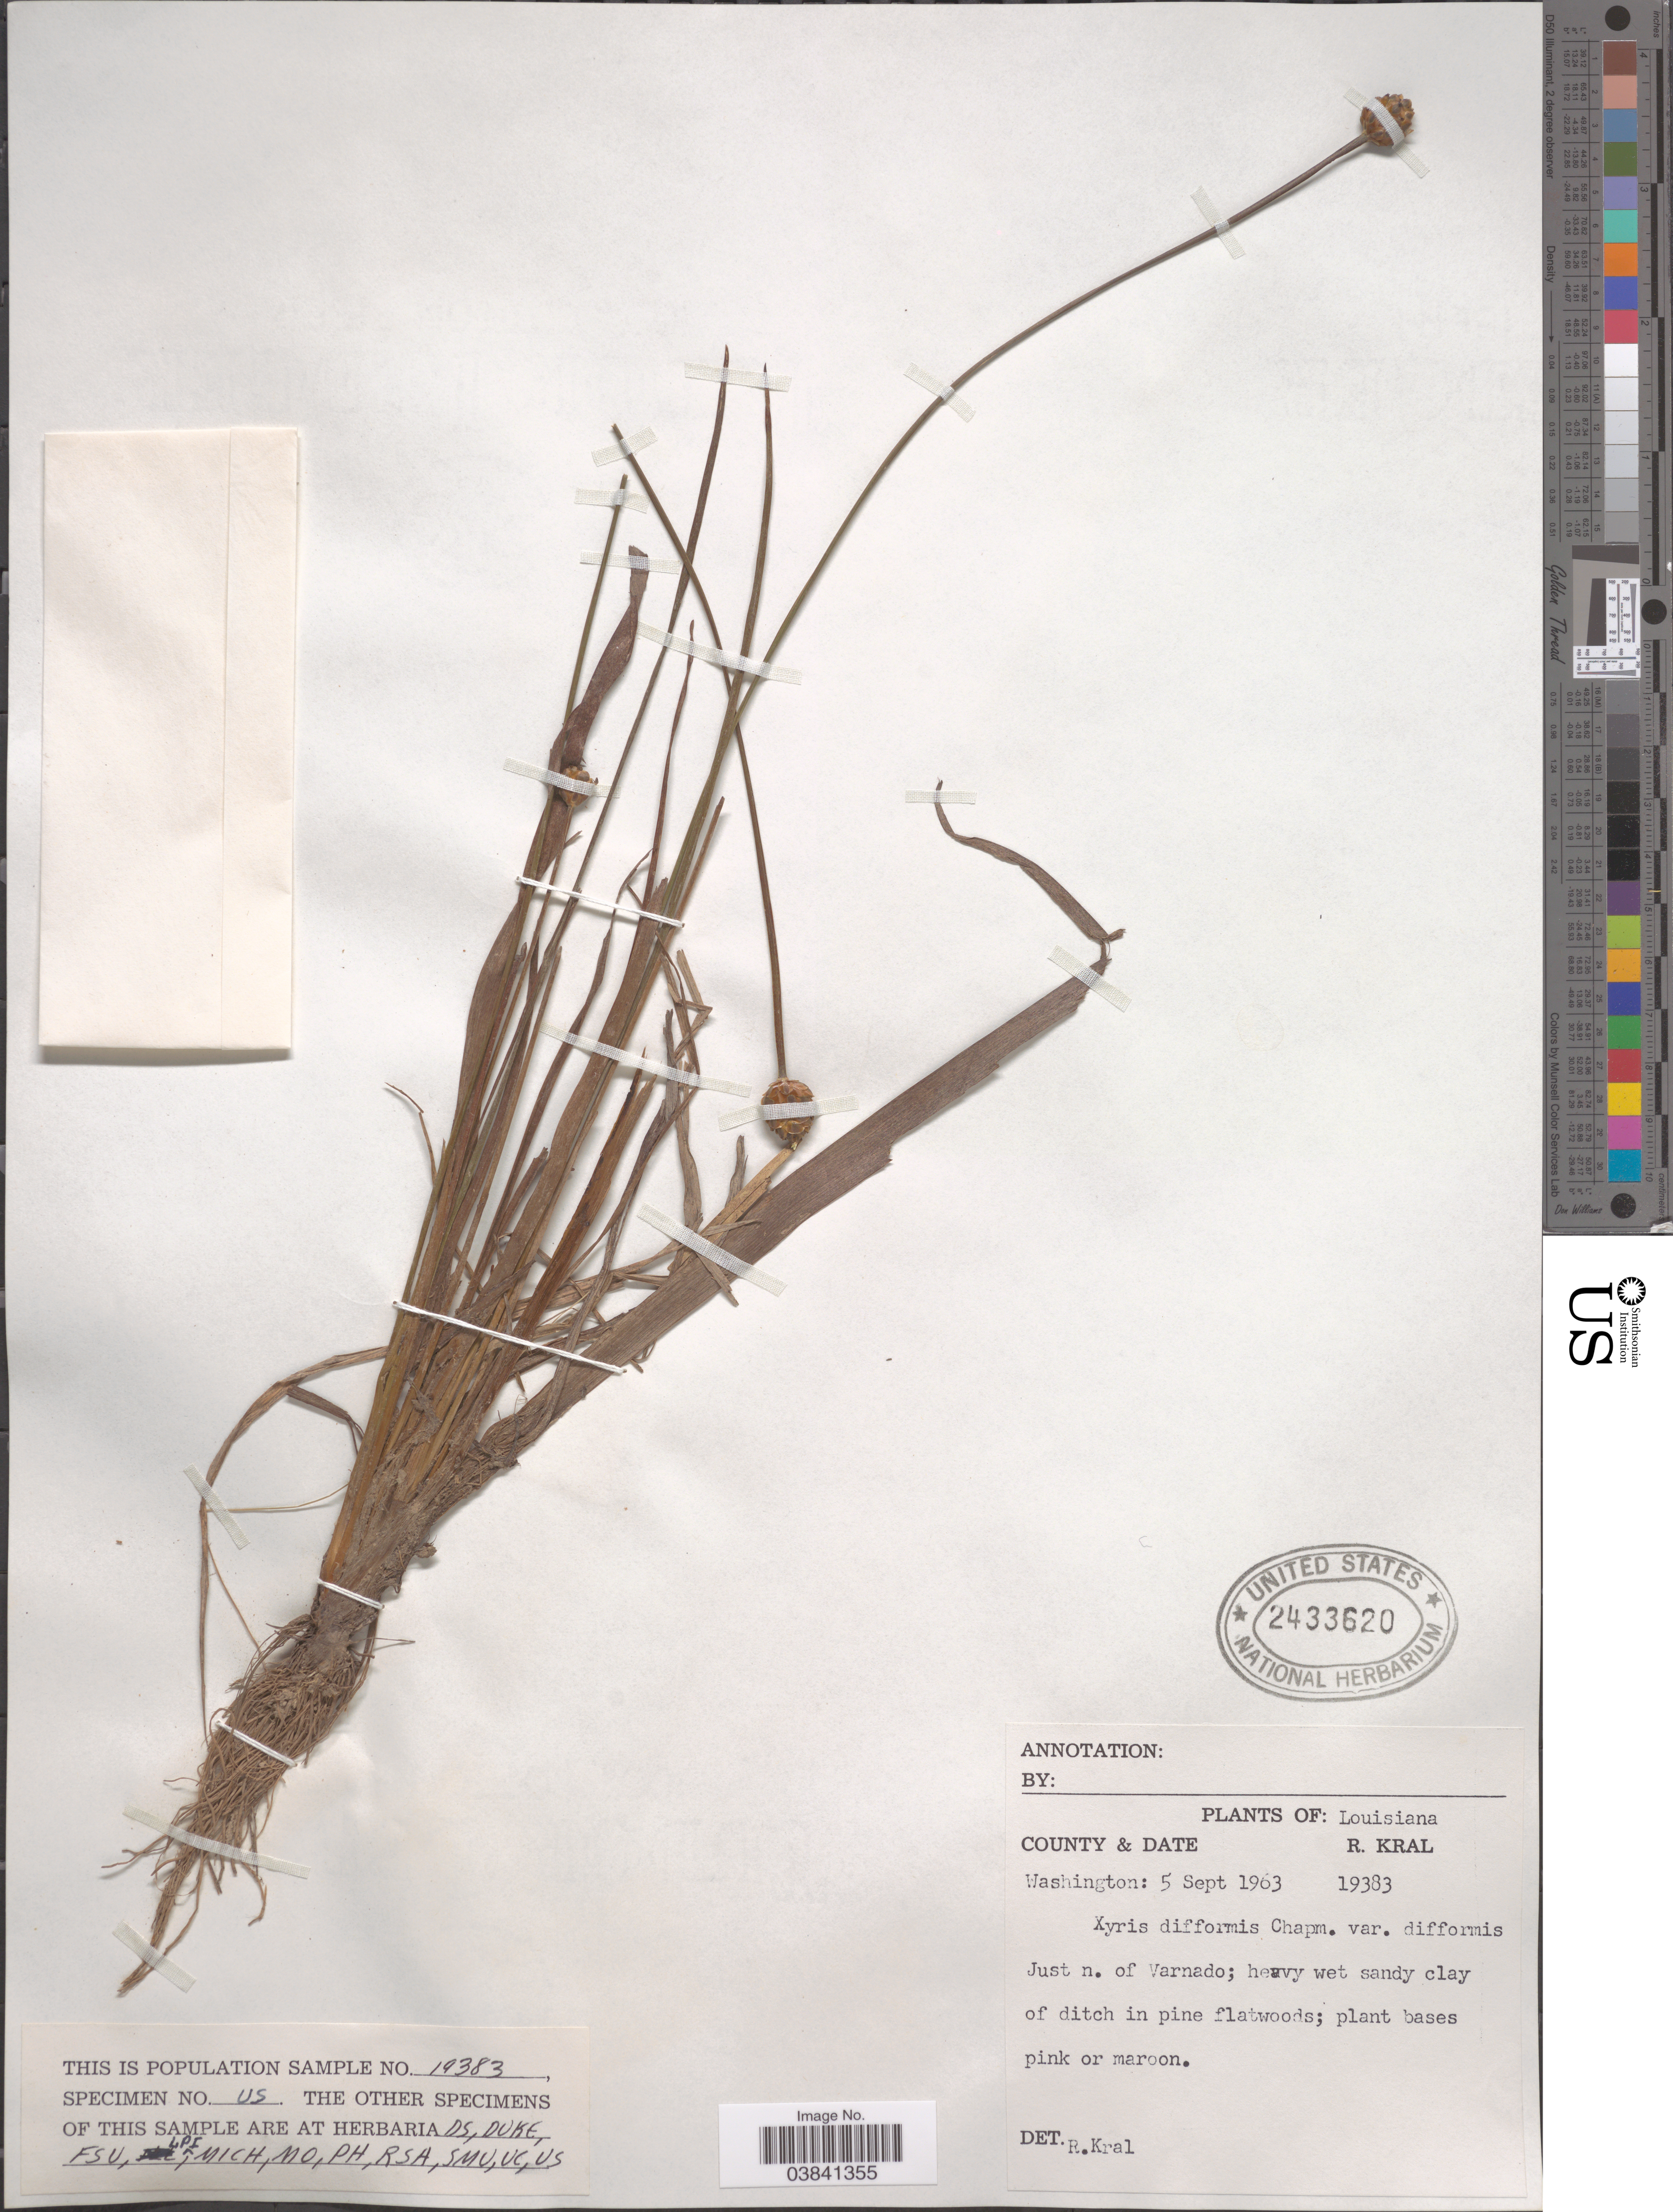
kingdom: Plantae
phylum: Tracheophyta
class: Liliopsida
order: Poales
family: Xyridaceae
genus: Xyris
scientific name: Xyris difformis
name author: Chapm.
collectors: R. Kral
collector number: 19383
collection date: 1963-09-05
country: United States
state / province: Louisiana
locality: County Washington: Just n. of Varnado.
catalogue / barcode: US 2433620